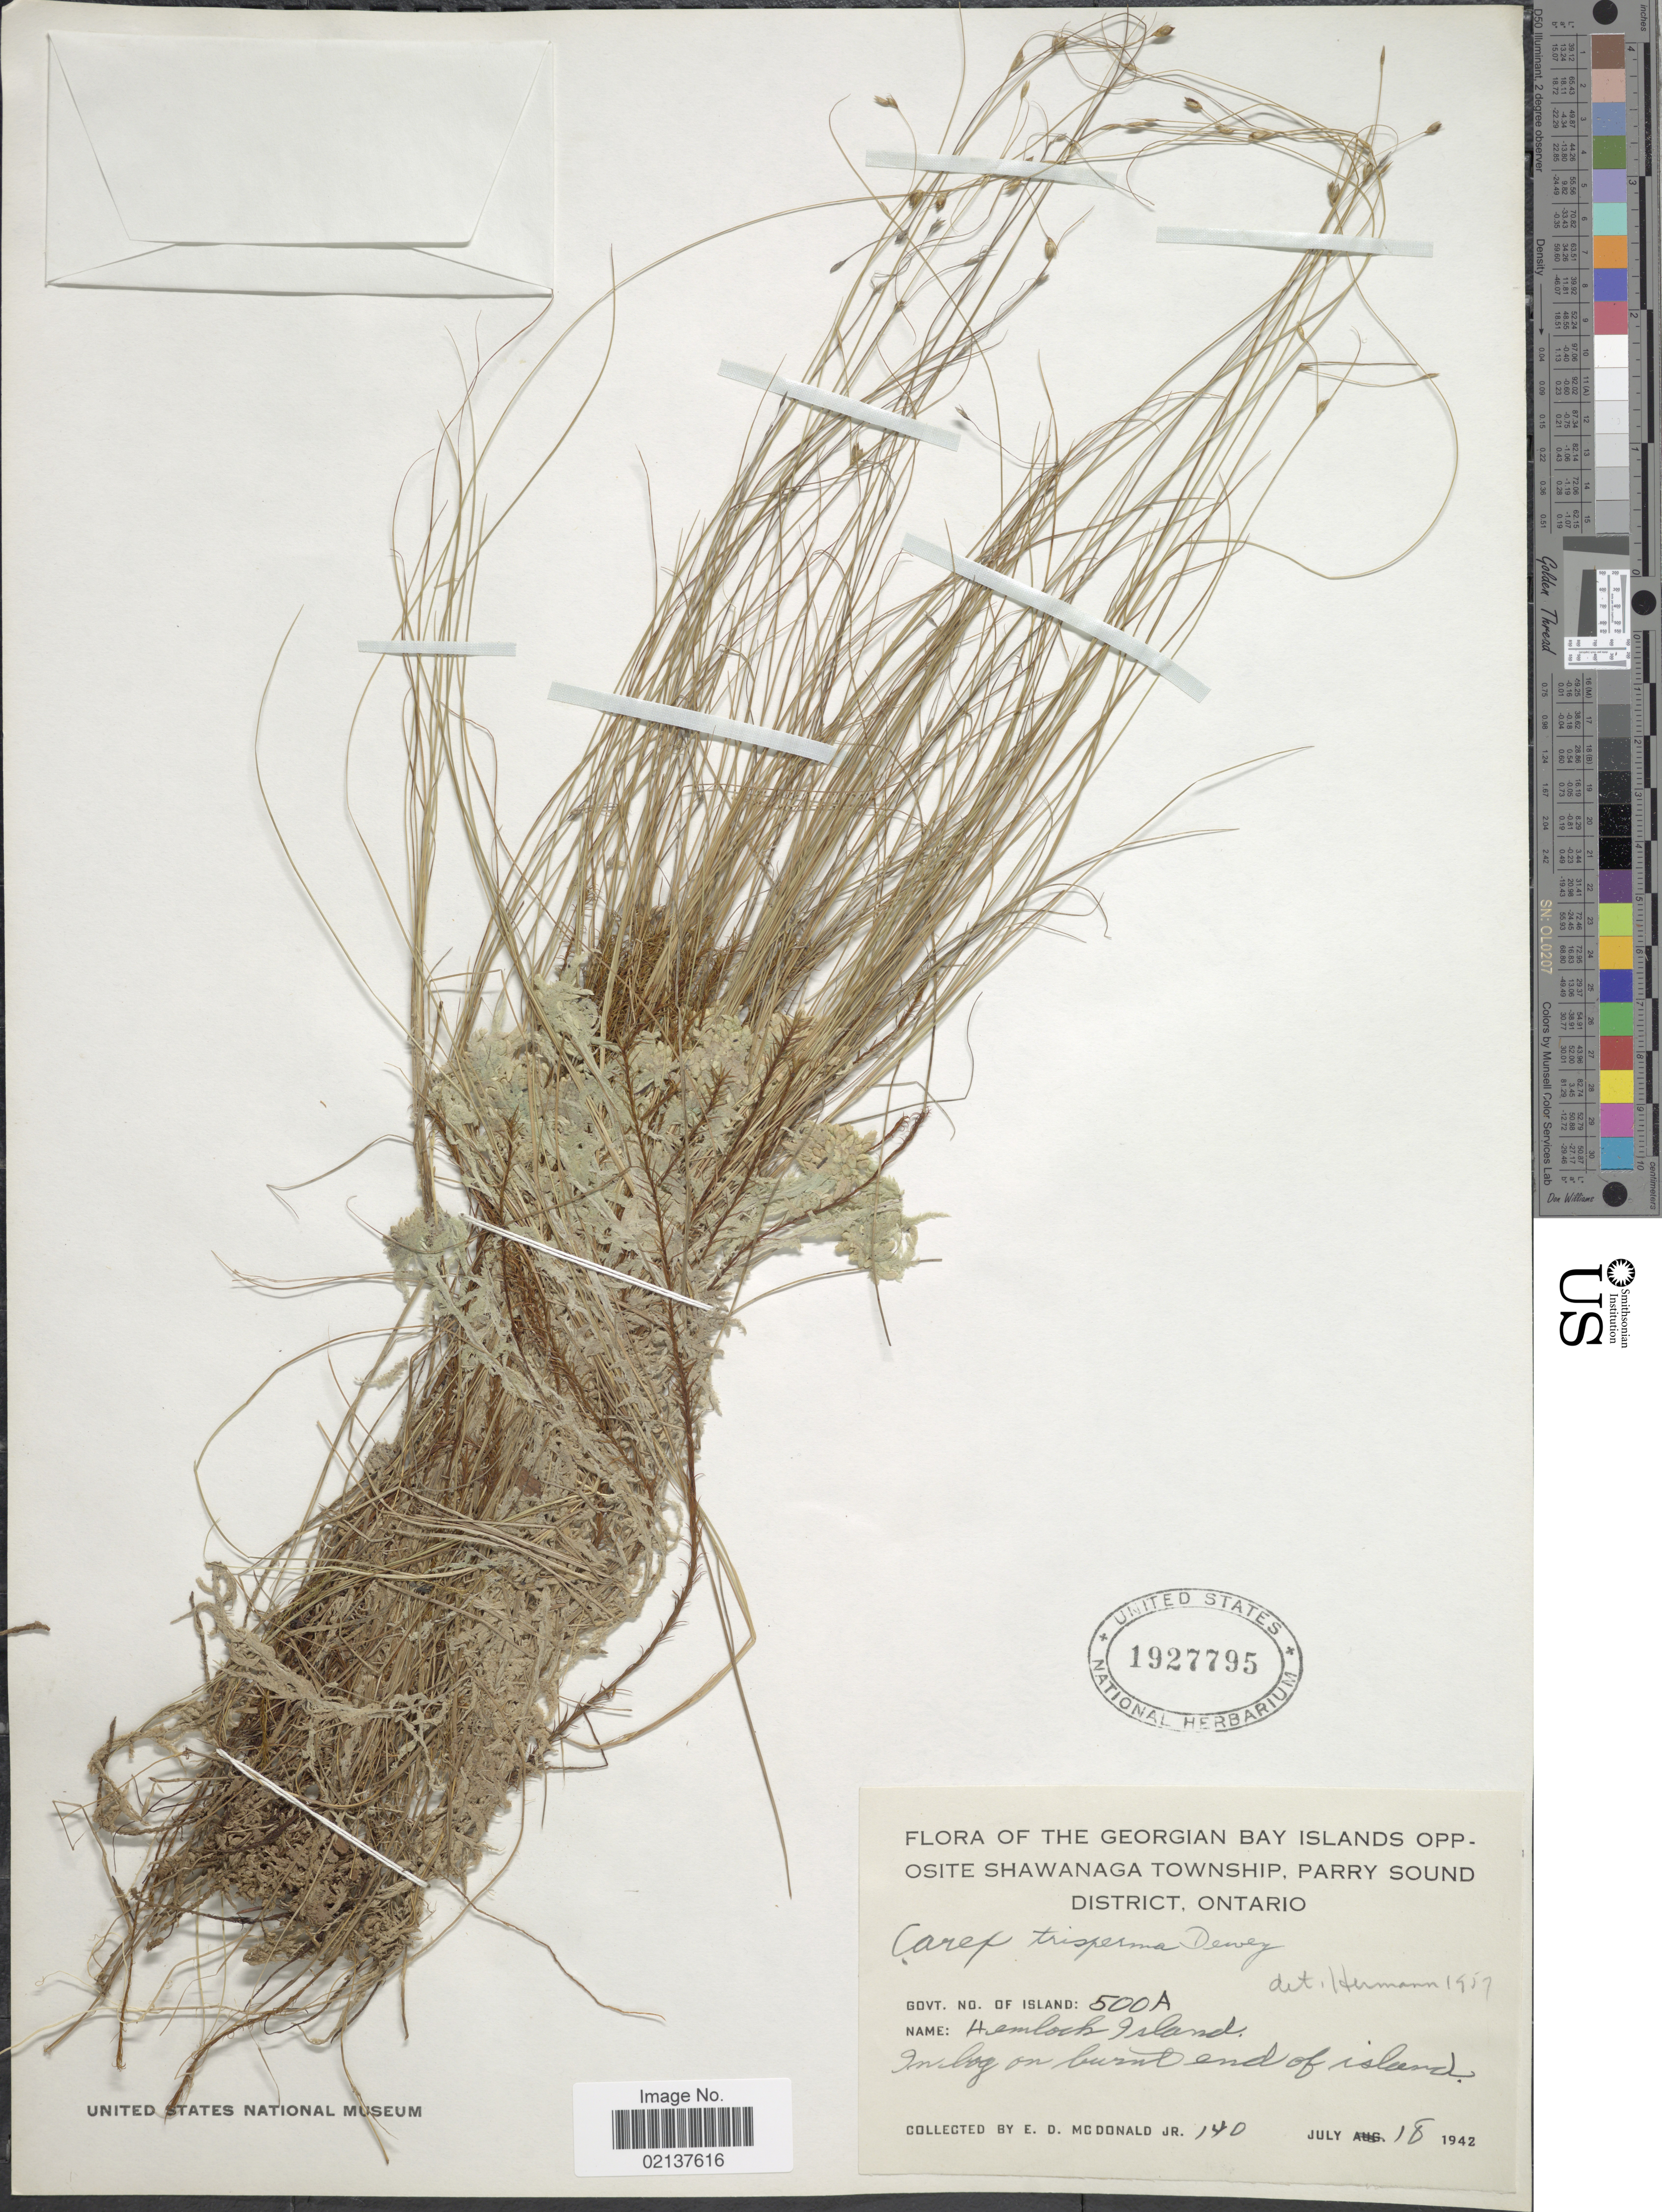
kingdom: Plantae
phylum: Tracheophyta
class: Liliopsida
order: Poales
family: Cyperaceae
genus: Carex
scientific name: Carex trisperma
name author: Dewey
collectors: E. D. McDonald Jr.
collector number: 140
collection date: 1942-07-18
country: Canada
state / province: Ontario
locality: The Georgian Bay Islands Opposite Shawanaga Township, Parry Sound District, 500A, Hemlock Island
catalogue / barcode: US 1927795